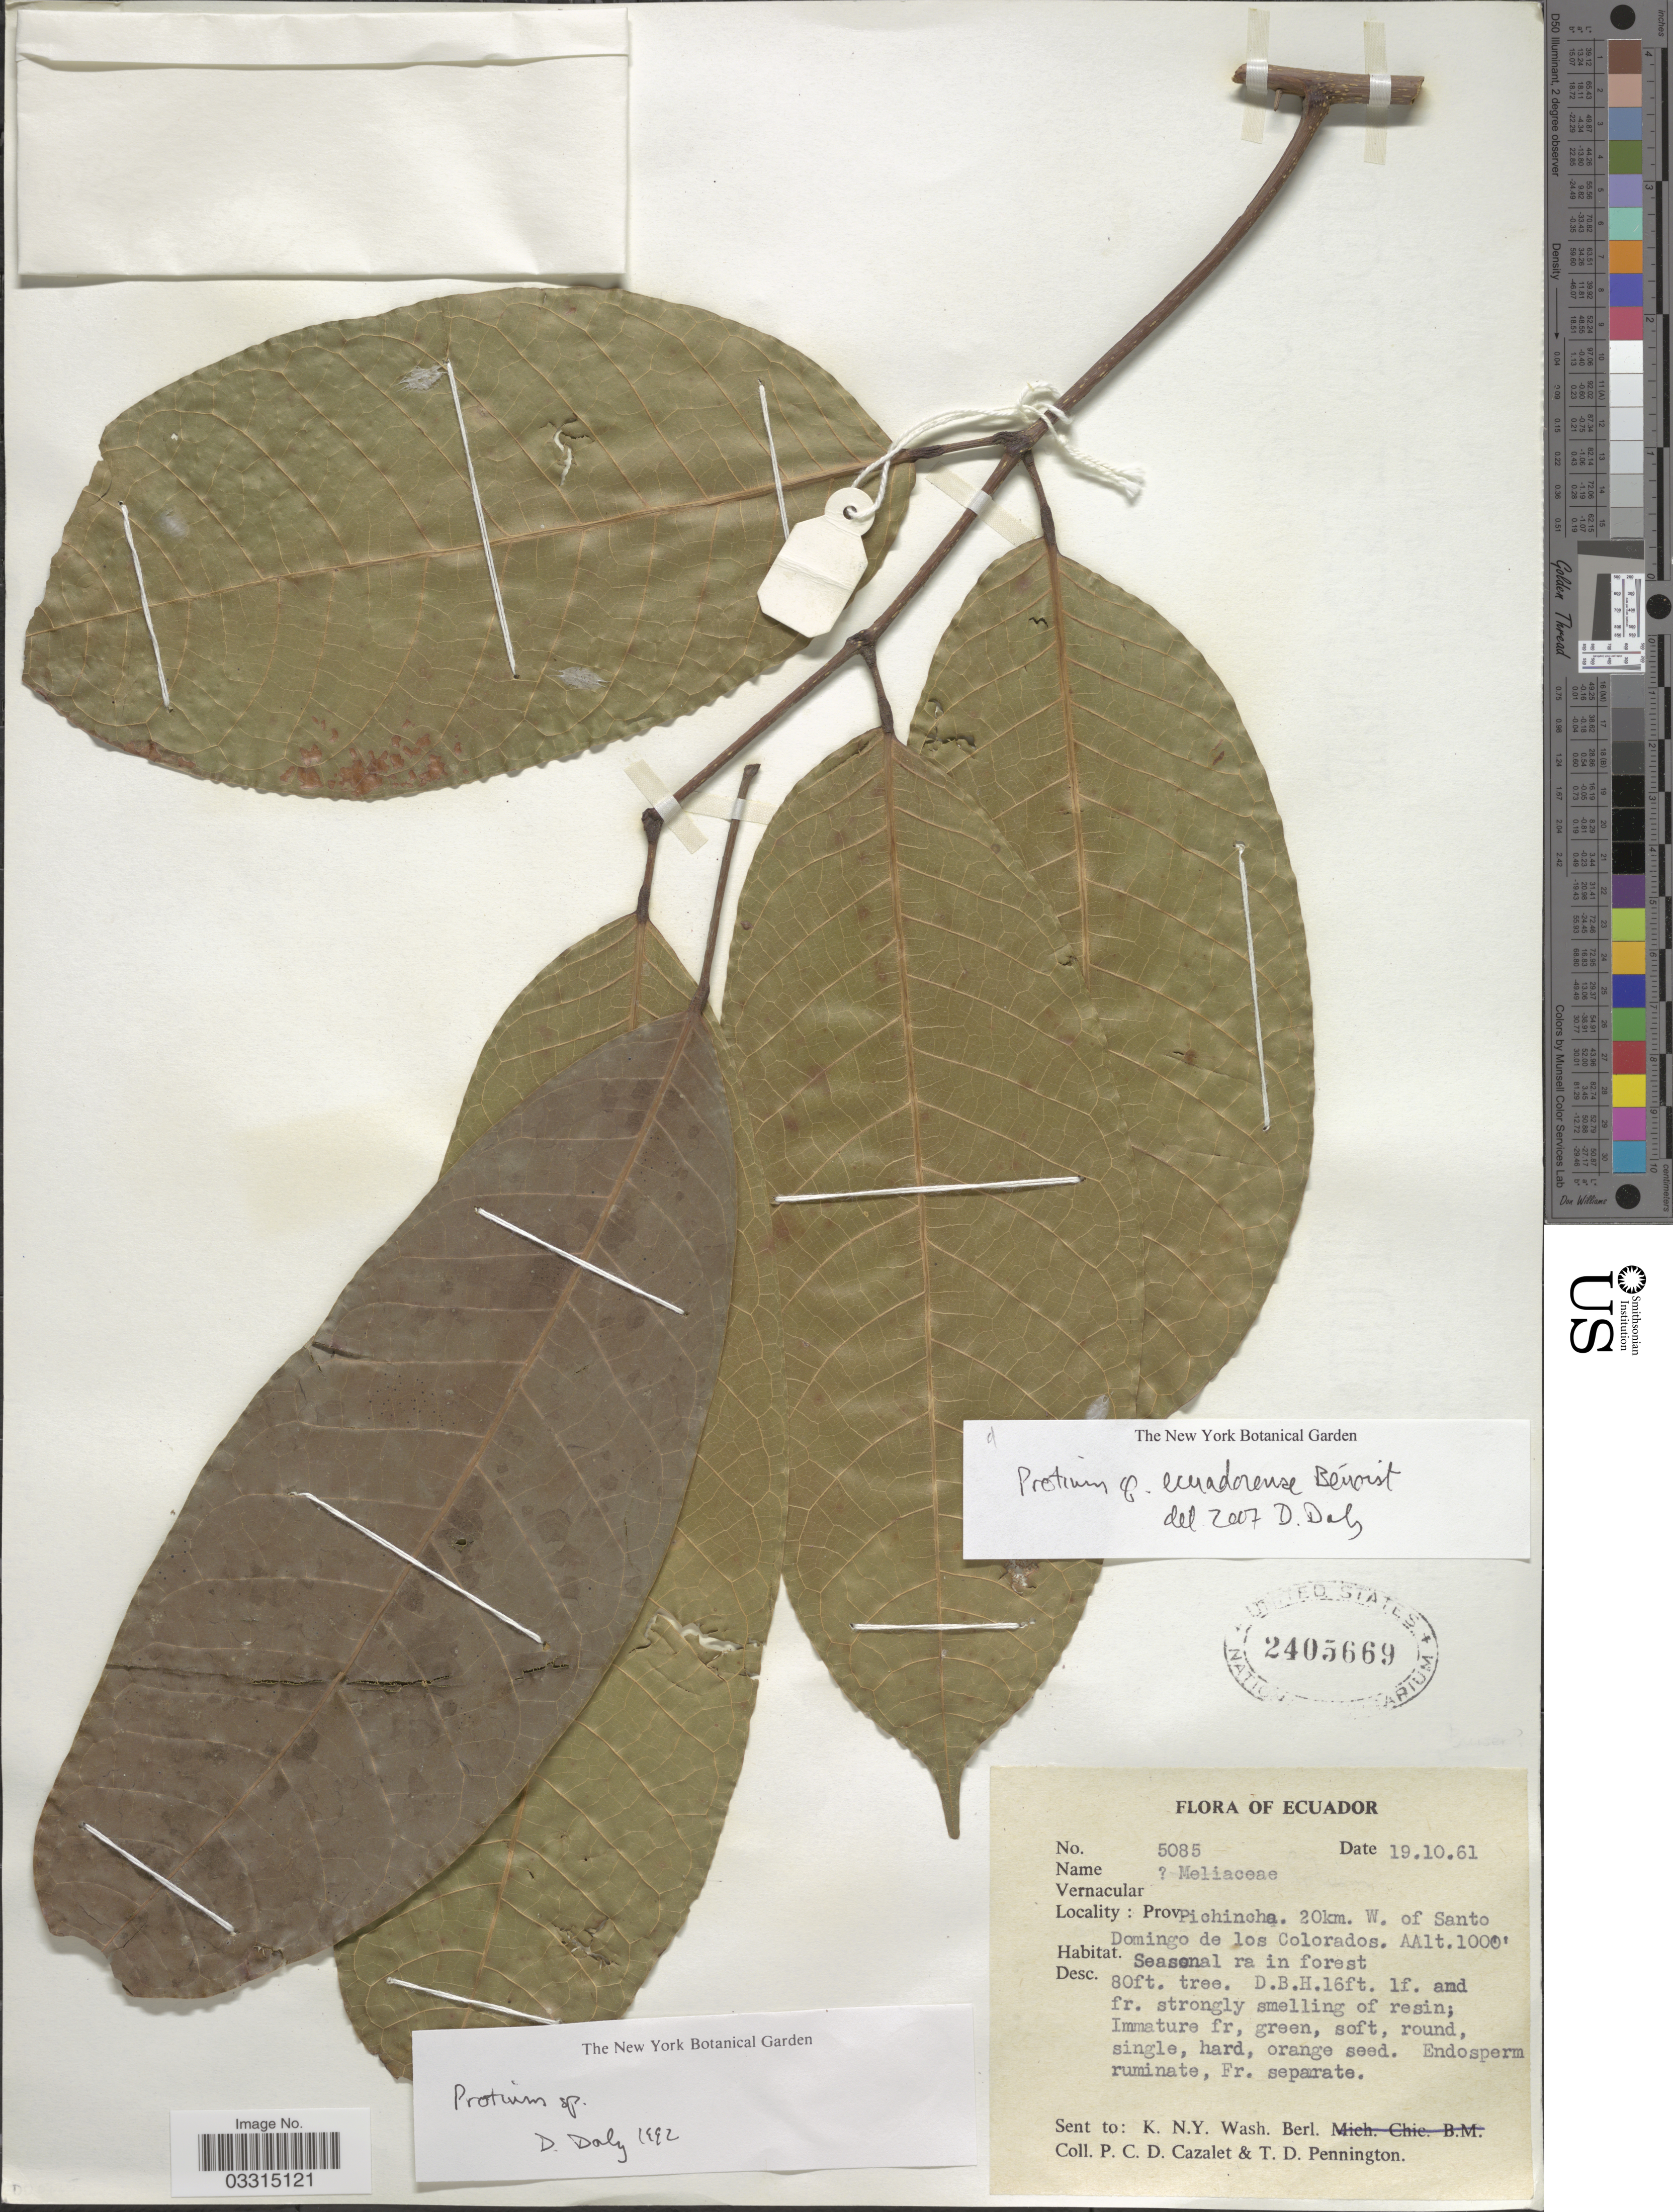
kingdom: Plantae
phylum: Tracheophyta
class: Magnoliopsida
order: Sapindales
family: Burseraceae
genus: Protium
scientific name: Protium ecuadorense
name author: Benoist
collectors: P. C. D. Cazalet & T. D. Pennington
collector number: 5085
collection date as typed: Transcribed d/m/y: 19/10/61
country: Ecuador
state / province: Pichincha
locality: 20km. W. of Santo Domingo de los Colorados.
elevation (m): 305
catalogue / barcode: US 2405669